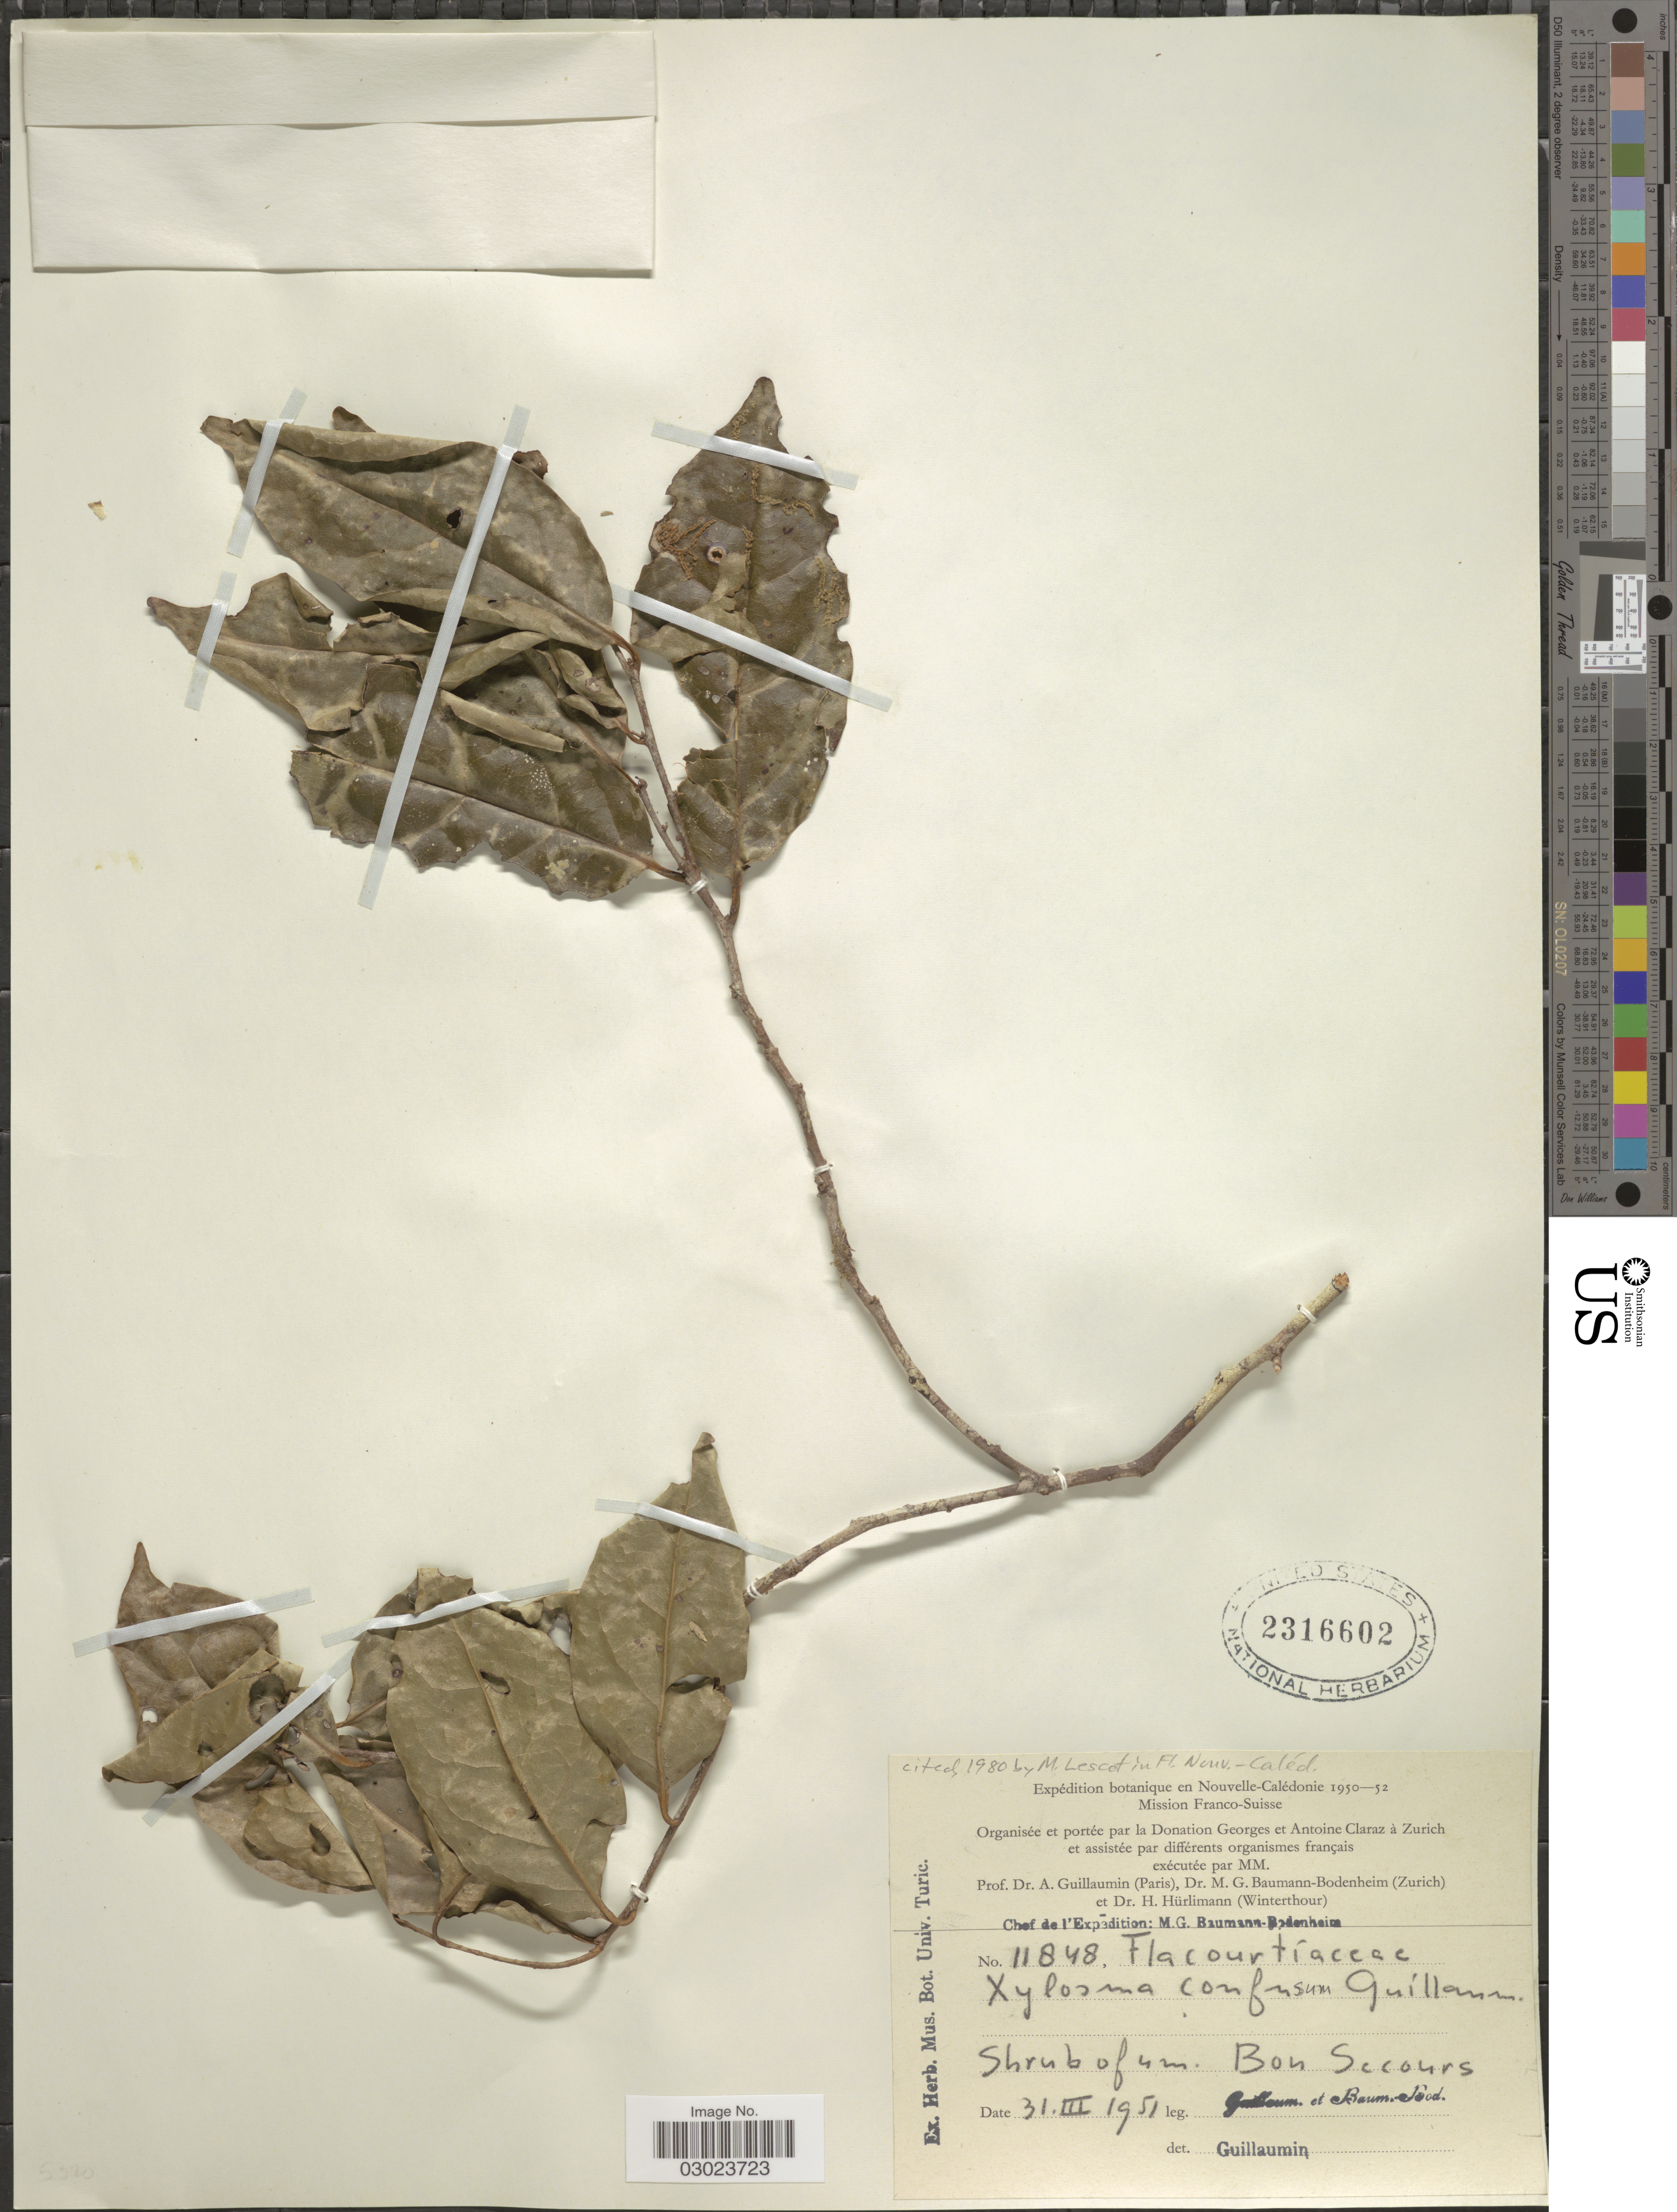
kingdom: Plantae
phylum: Tracheophyta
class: Magnoliopsida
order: Malpighiales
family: Salicaceae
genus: Xylosma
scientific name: Xylosma confusa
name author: Guillaumin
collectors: M. G. Baumann-Bodenheim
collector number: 11848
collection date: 1951-03-31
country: New Caledonia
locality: Nouvelle-Calédonie. Franco-Suisse. Bon Secours.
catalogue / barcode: US 2316602